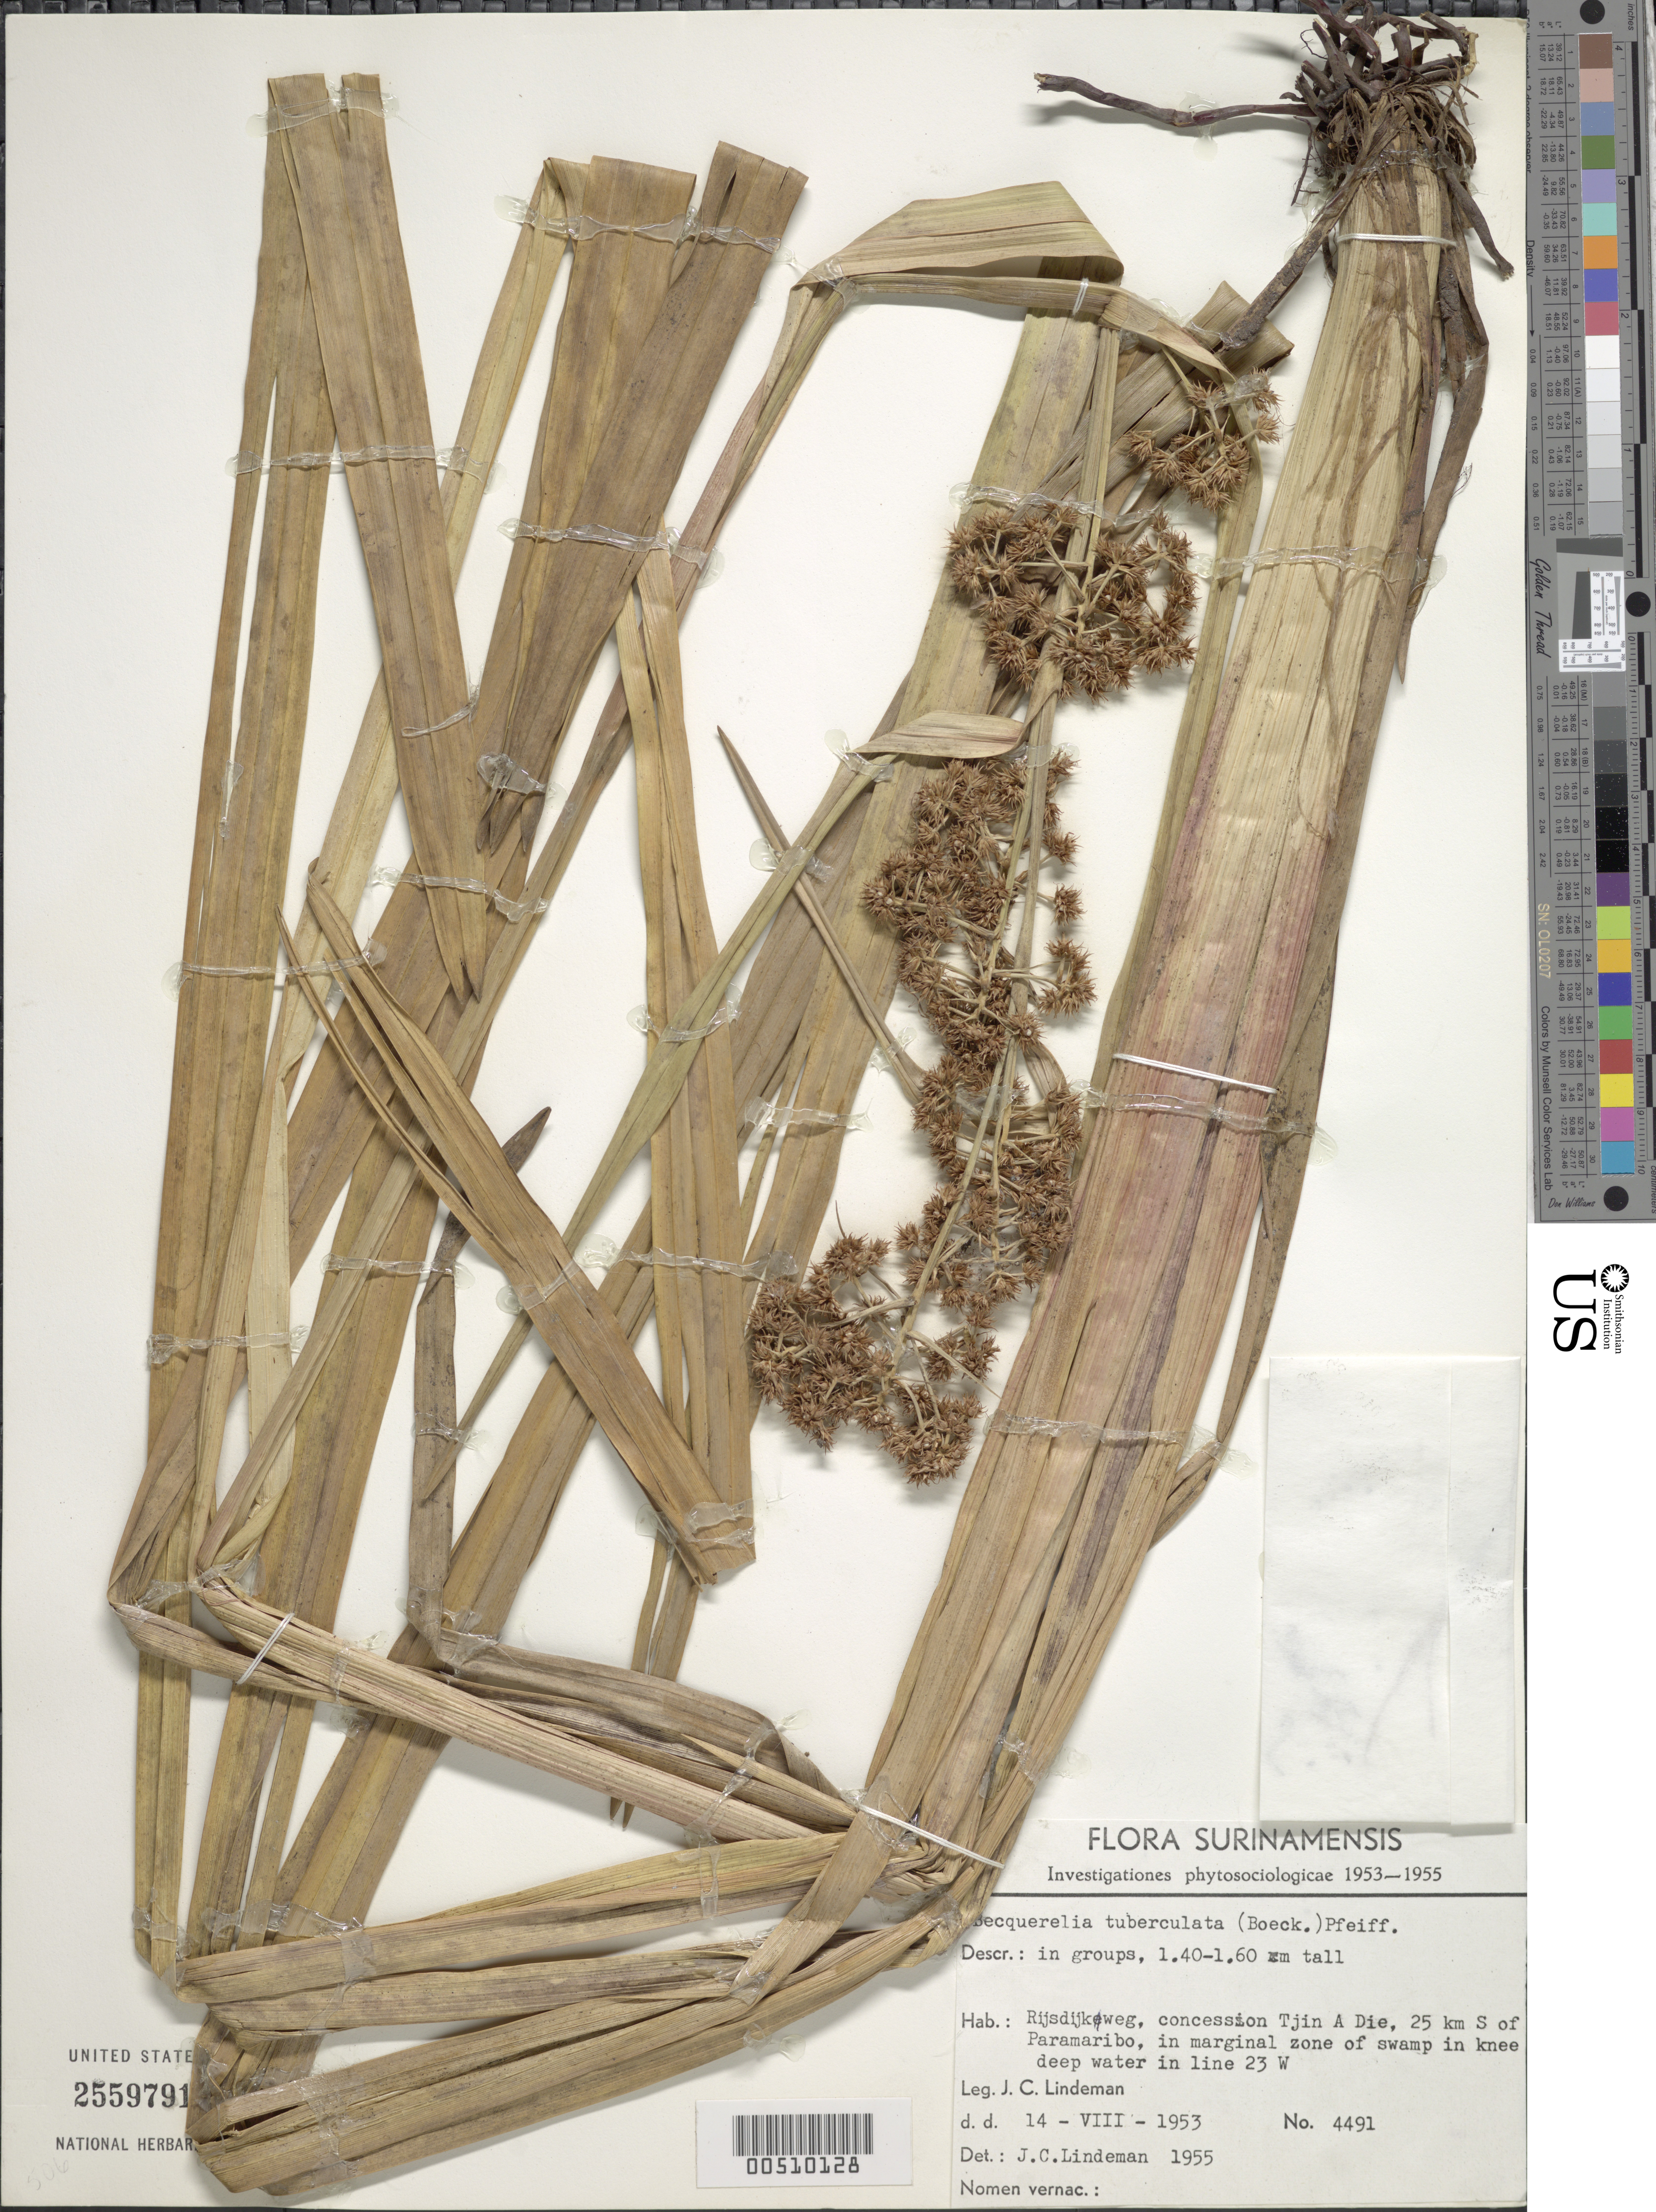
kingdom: Plantae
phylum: Tracheophyta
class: Liliopsida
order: Poales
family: Cyperaceae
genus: Becquerelia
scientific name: Becquerelia tuberculata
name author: (Boeckeler) Pfeiff.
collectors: J. C. Lindeman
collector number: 4491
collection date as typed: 14 Aug 1953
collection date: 1953-08-14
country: Suriname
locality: Rijsdijkweg, concession Tjin A Die, 25 km S of Paramaribo.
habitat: Marginal zone of swamp in knee deep water in line 23 W.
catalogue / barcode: US 2559791